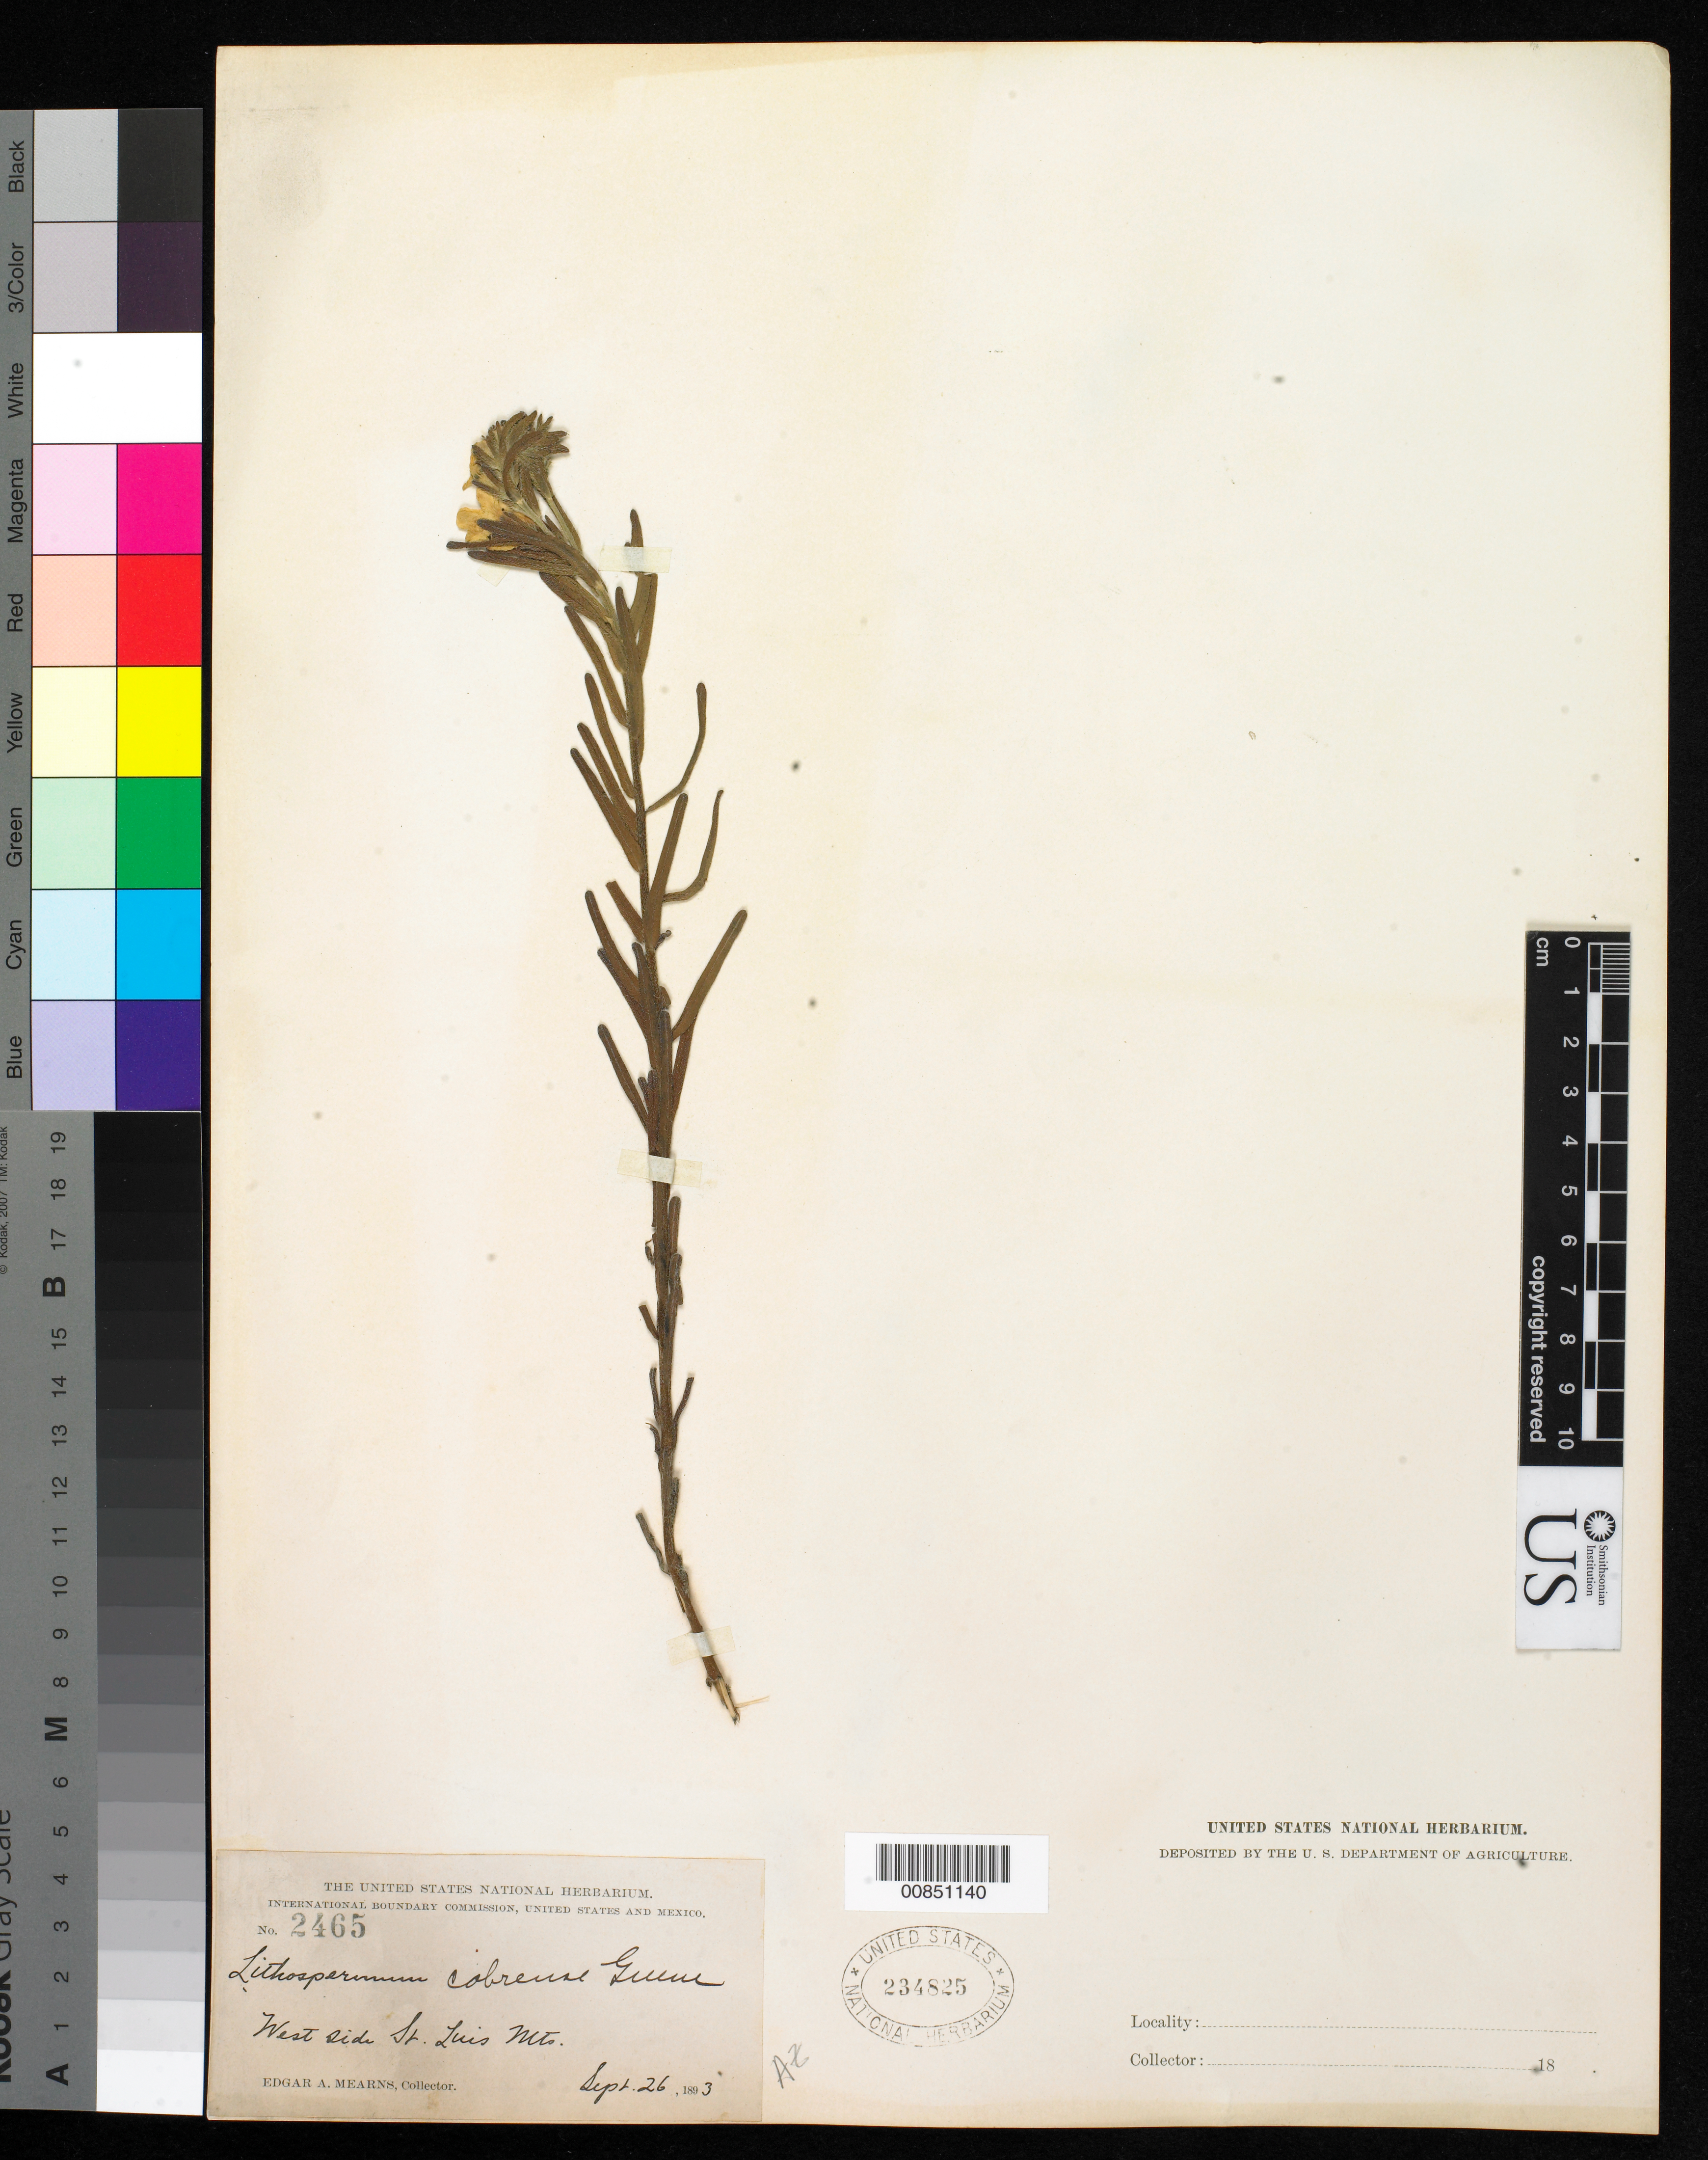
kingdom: Plantae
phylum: Tracheophyta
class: Magnoliopsida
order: Boraginales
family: Boraginaceae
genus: Lithospermum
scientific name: Lithospermum cobrense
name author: Greene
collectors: E. A. Mearns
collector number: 2465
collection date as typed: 26 Sep 1893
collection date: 1893-09-26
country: United States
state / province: Arizona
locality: West side St. Luis Mts.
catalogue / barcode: US 234825